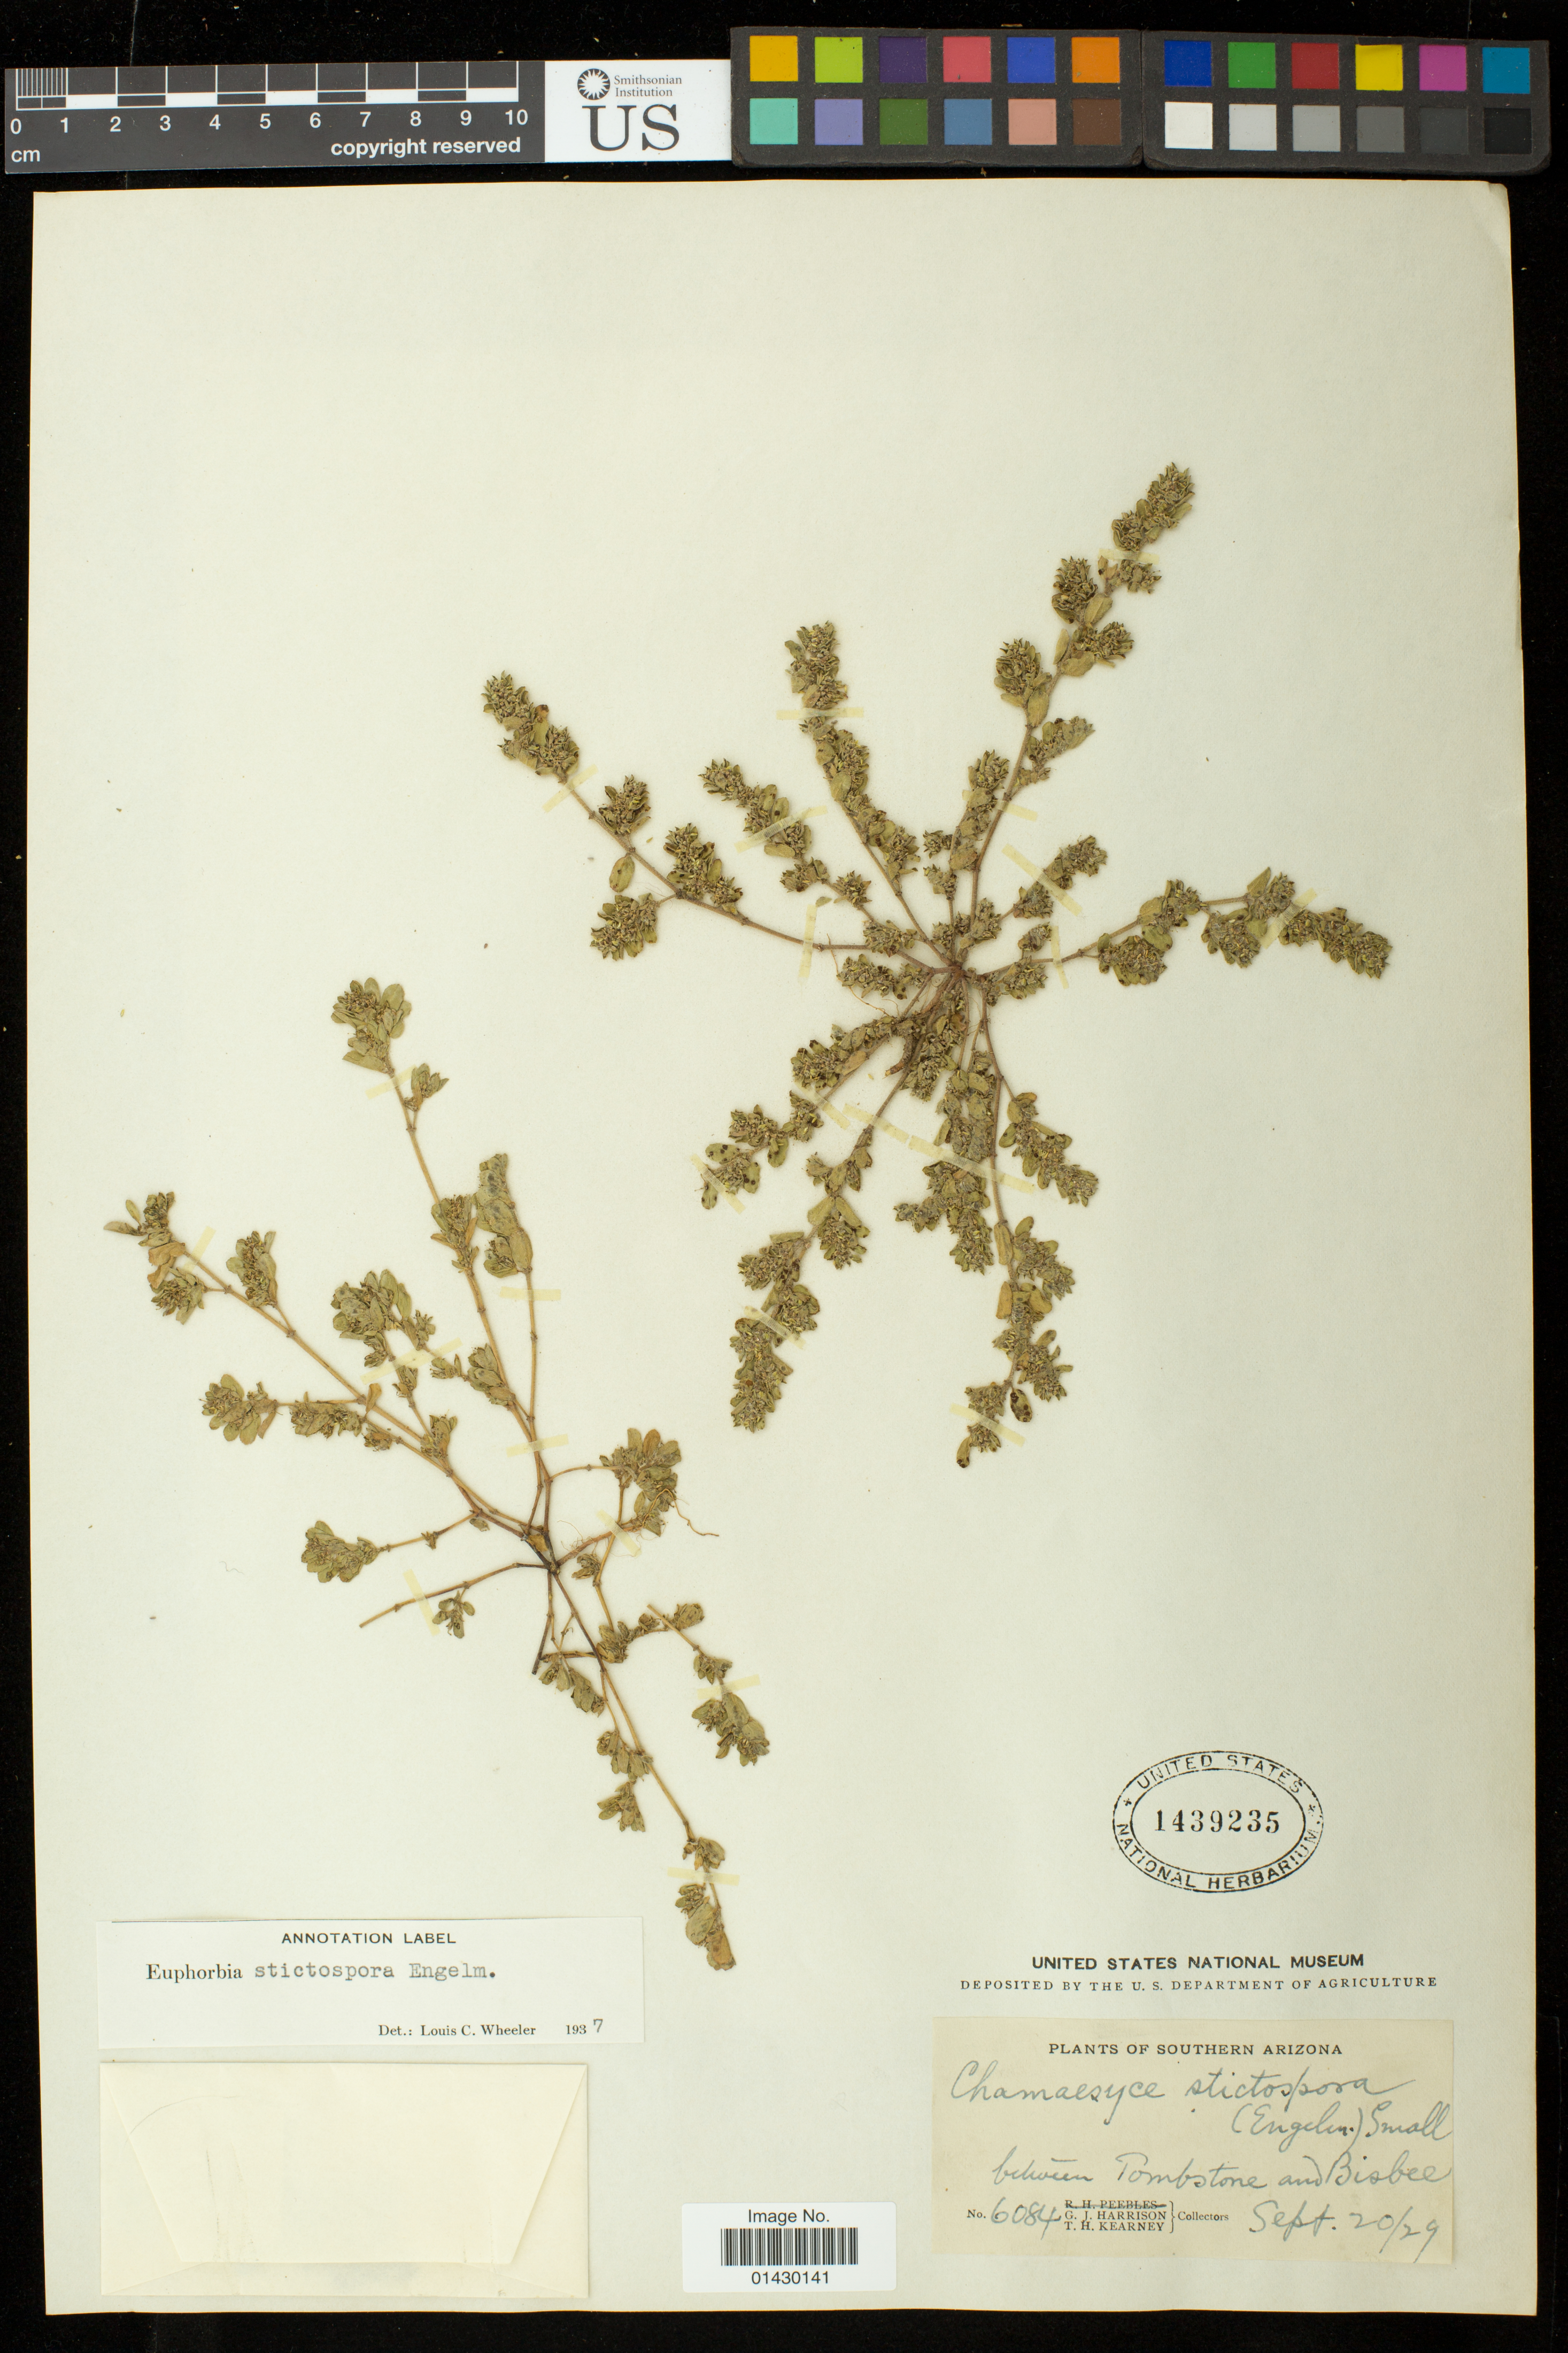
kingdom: Plantae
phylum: Tracheophyta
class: Magnoliopsida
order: Malpighiales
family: Euphorbiaceae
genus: Euphorbia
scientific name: Euphorbia stictospora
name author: Engelm.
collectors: G. J. Harrison & T. H. Kearney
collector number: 6084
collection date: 1929-09-20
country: United States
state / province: Arizona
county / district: Cochise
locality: Between Tombstone and Bisbee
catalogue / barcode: US 1439235